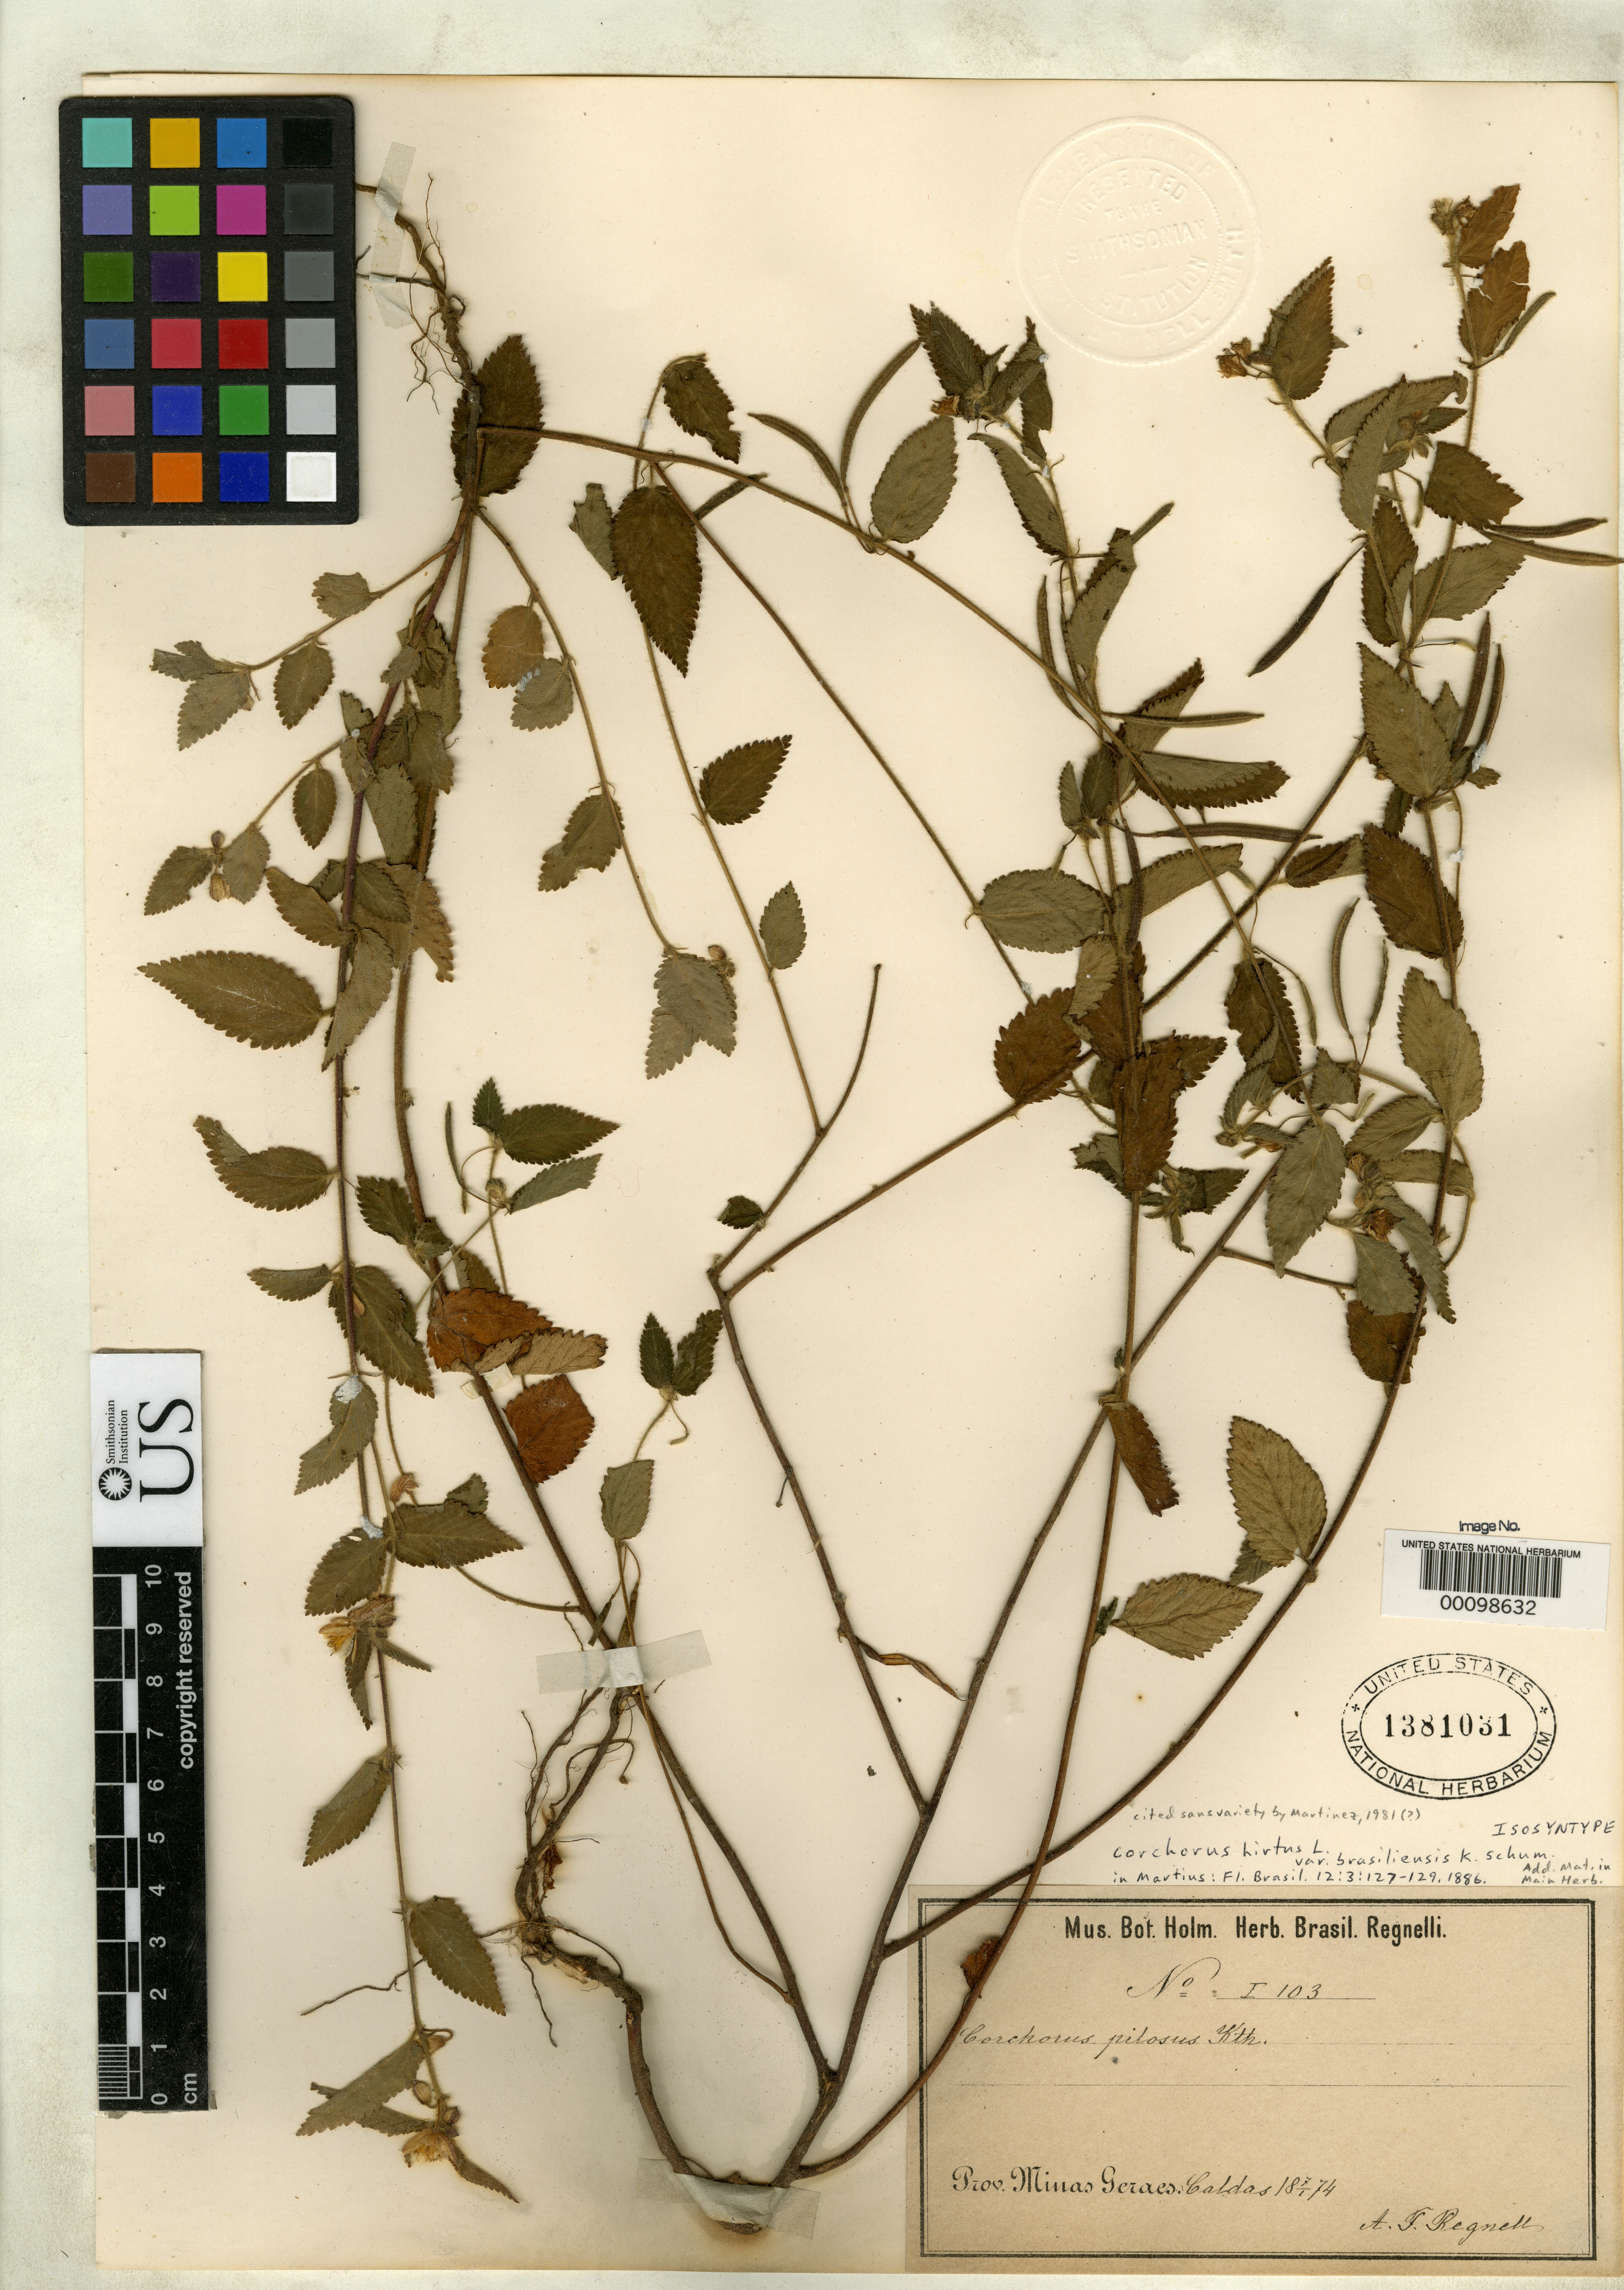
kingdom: Plantae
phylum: Tracheophyta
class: Magnoliopsida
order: Malvales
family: Malvaceae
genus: Corchorus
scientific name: Corchorus hirtus var. brasiliensis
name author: K. Schum. in Mart.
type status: Isosyntype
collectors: A. F. Regnell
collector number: I 103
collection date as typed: Jan 1874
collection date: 1874-01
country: Brazil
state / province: Minas Gerais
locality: Caldas.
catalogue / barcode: US 1381031